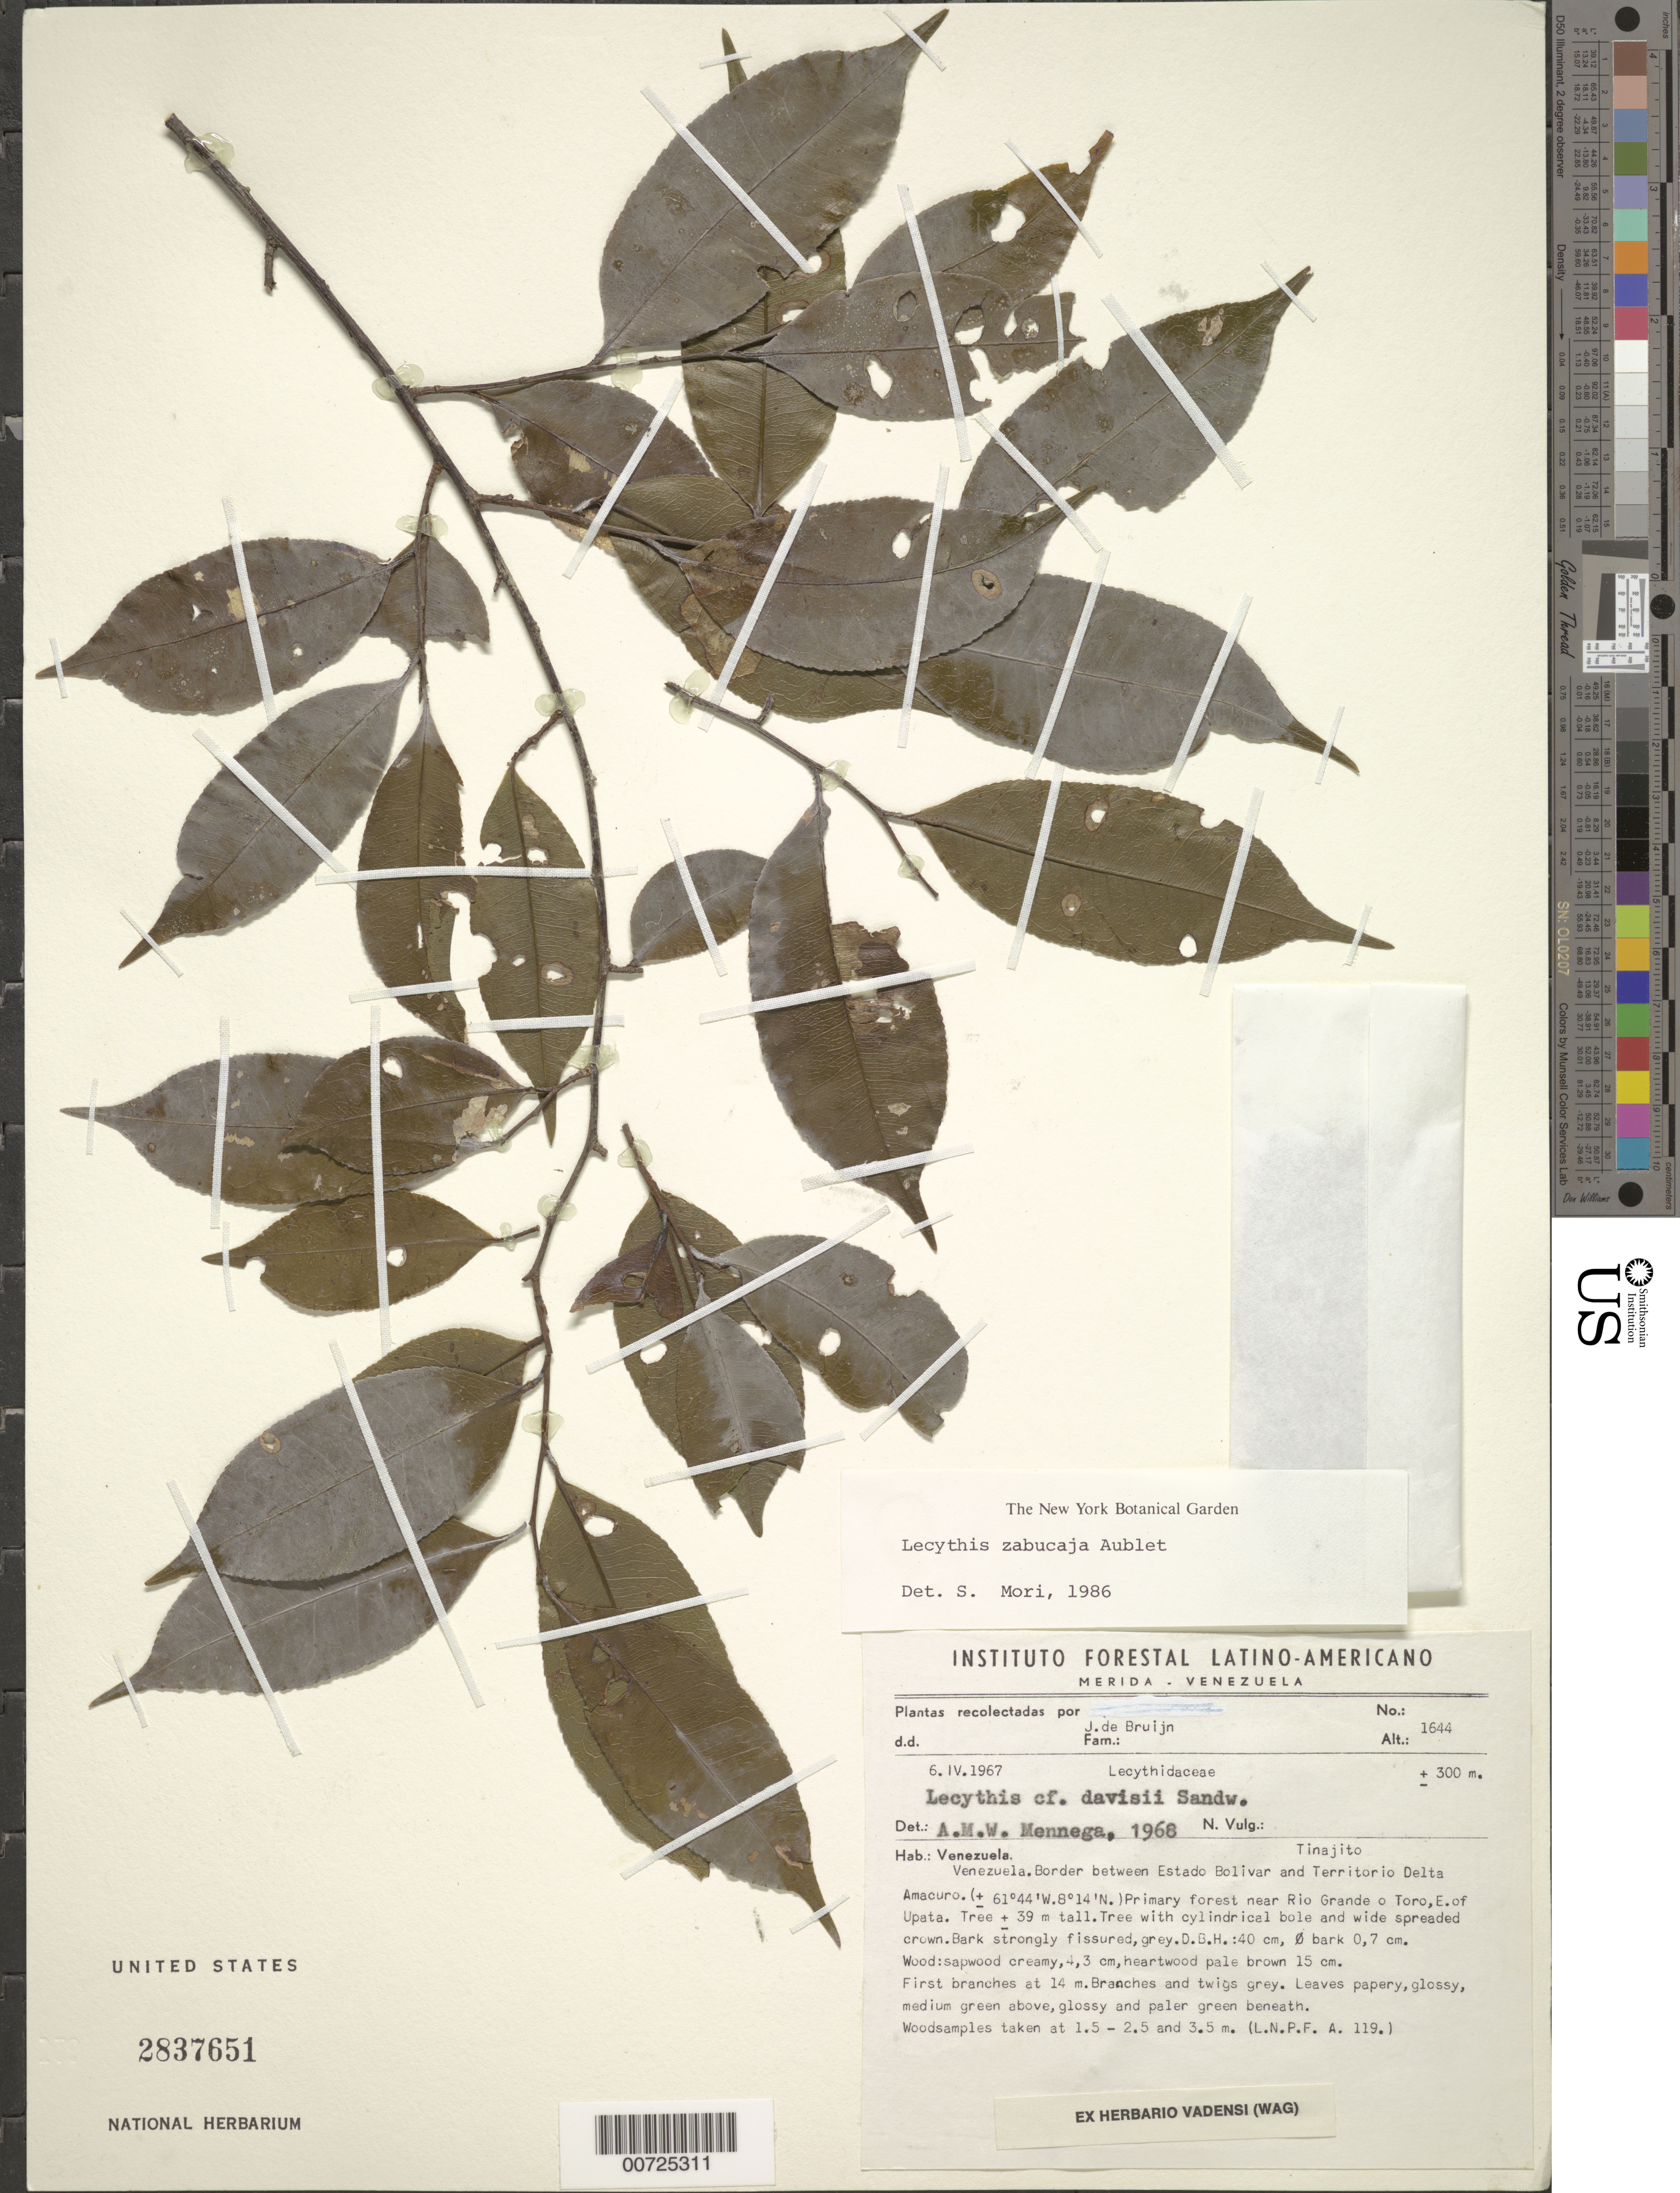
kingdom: Plantae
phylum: Tracheophyta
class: Magnoliopsida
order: Ericales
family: Lecythidaceae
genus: Lecythis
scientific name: Lecythis zabucajo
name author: Aubl.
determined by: Mori, Scott A.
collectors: J. Bruijn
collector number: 1644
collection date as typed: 6-Apr-67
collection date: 1967-04-06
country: Venezuela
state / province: Bolívar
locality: Estado Bolívar and Territorío Delta Amacuro border, near Río Grande o Toro, E of Upata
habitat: Primary forest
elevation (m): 300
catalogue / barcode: US 2837651